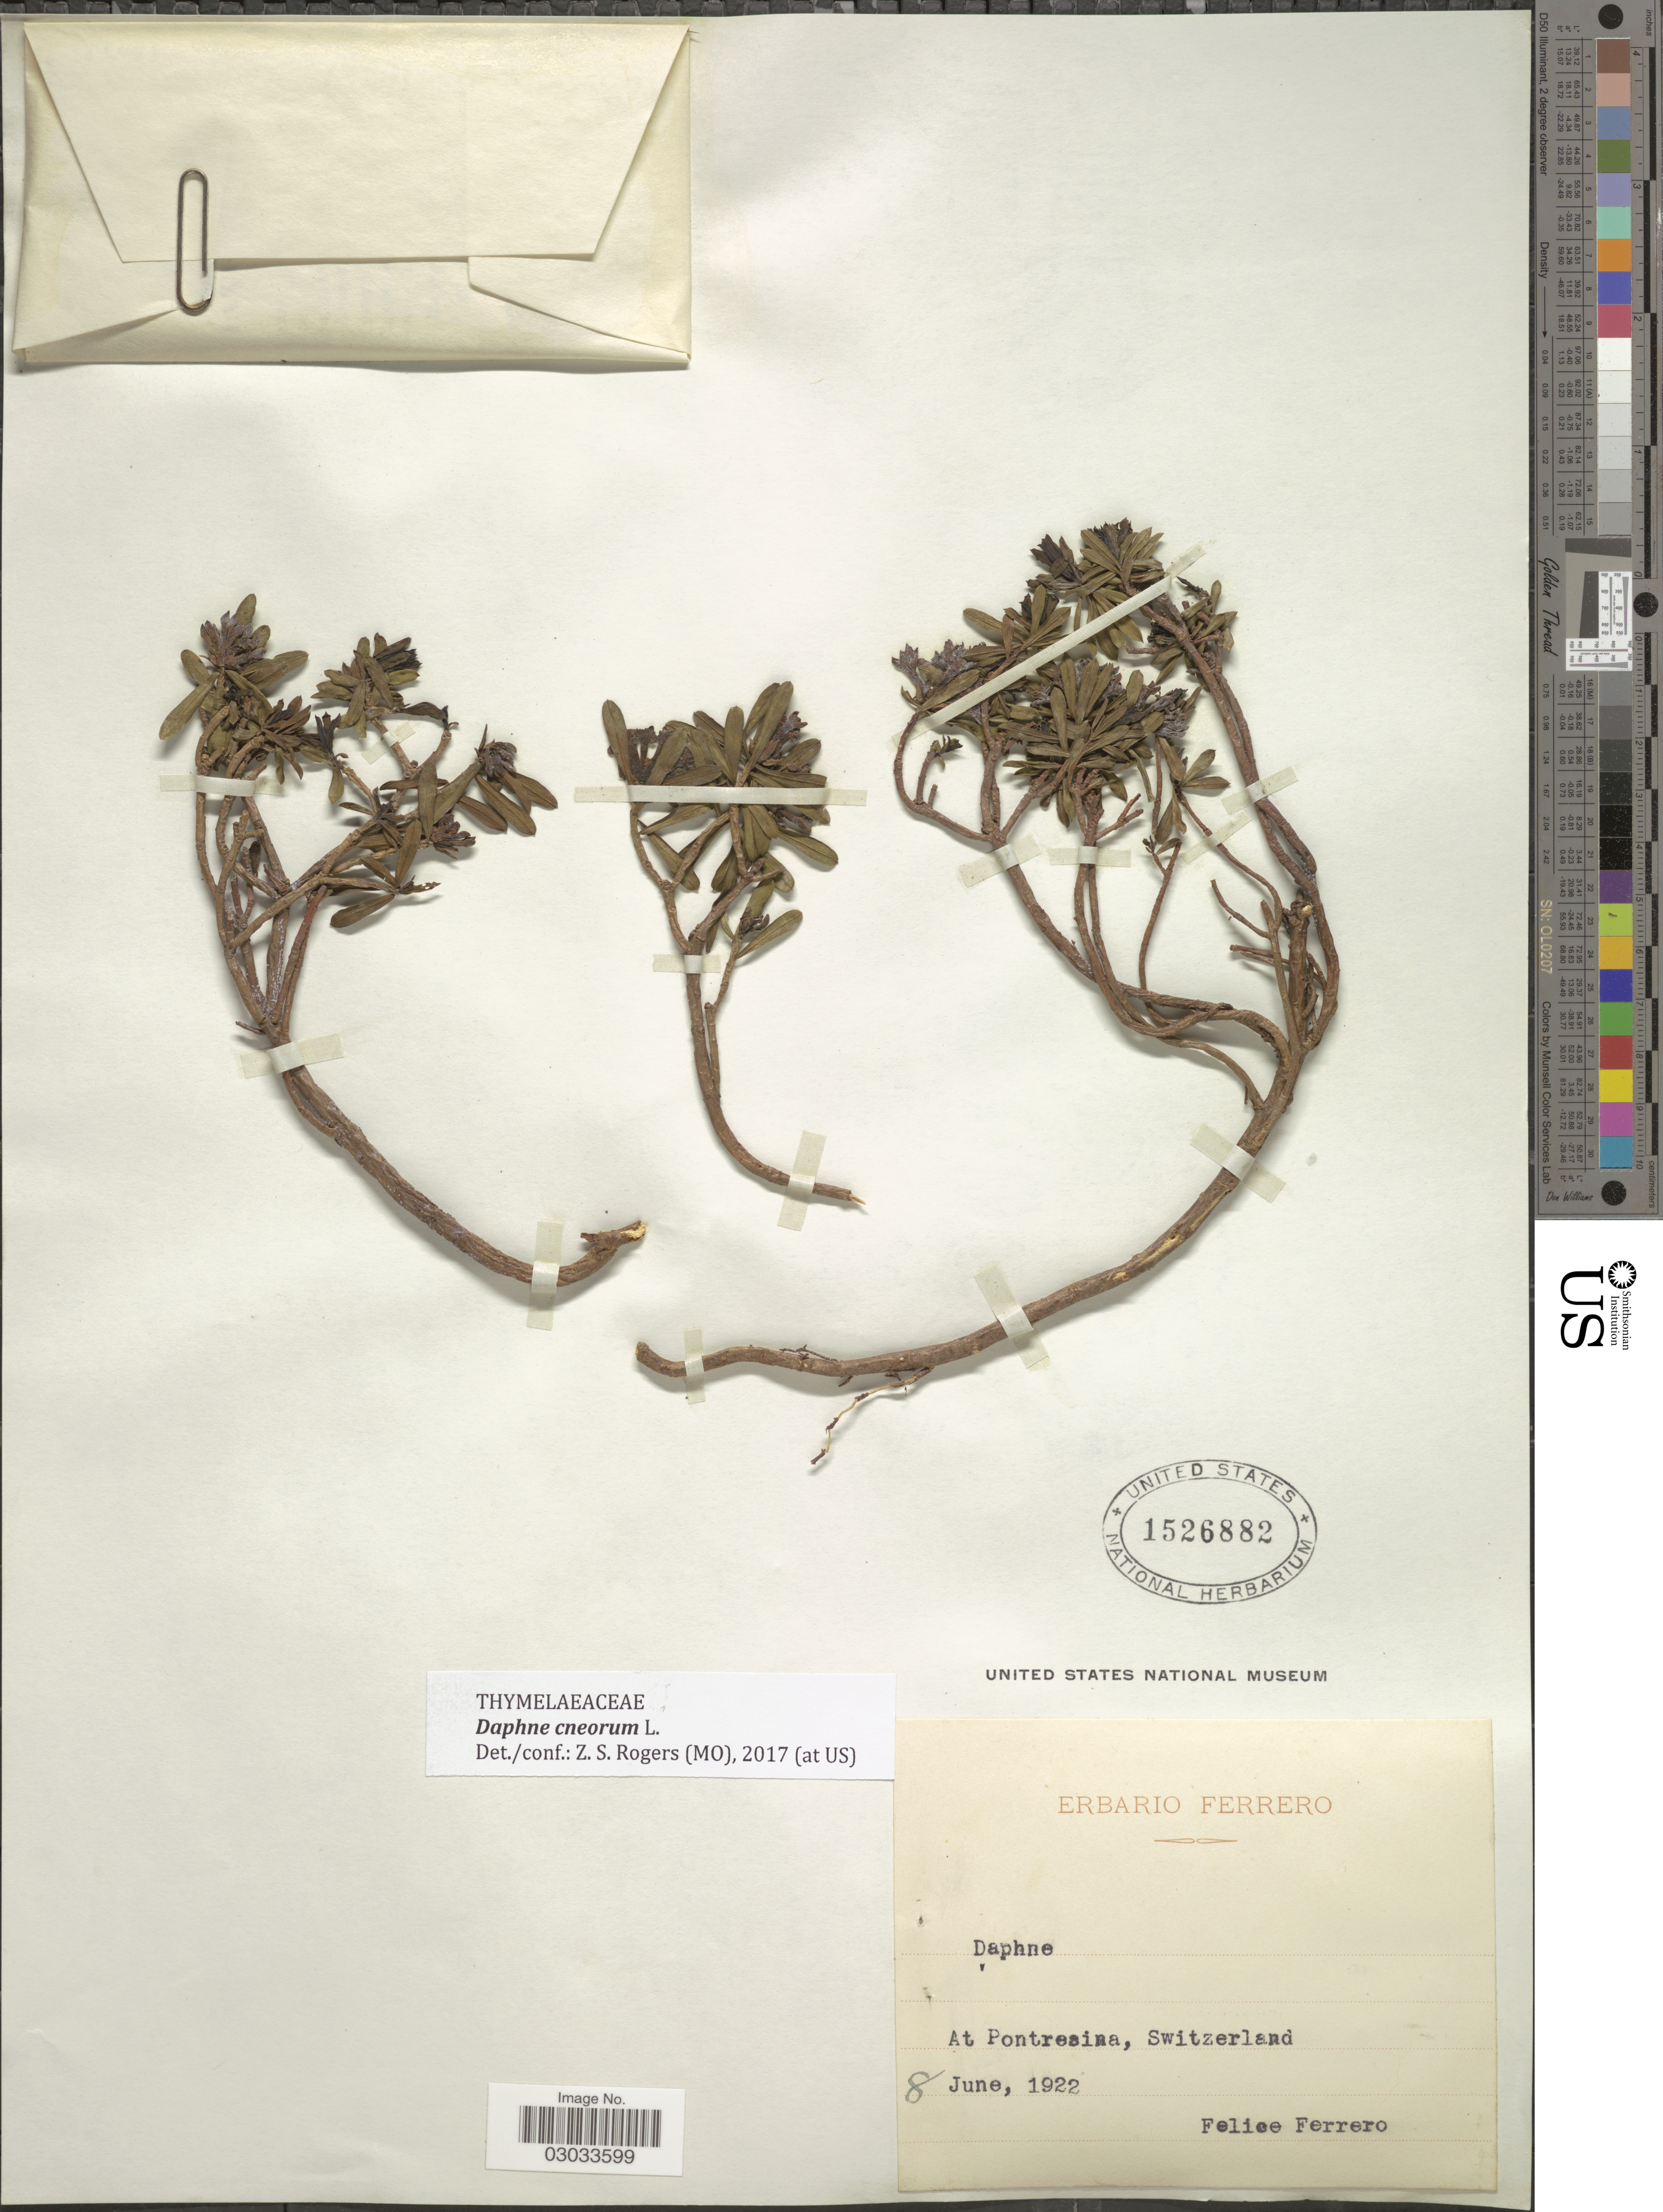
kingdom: Plantae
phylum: Tracheophyta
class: Magnoliopsida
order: Malvales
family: Thymelaeaceae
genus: Daphne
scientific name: Daphne cneorum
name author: L.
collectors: F. Ferrero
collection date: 1922-06-08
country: Switzerland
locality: At Pontresina.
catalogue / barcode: US 1526882